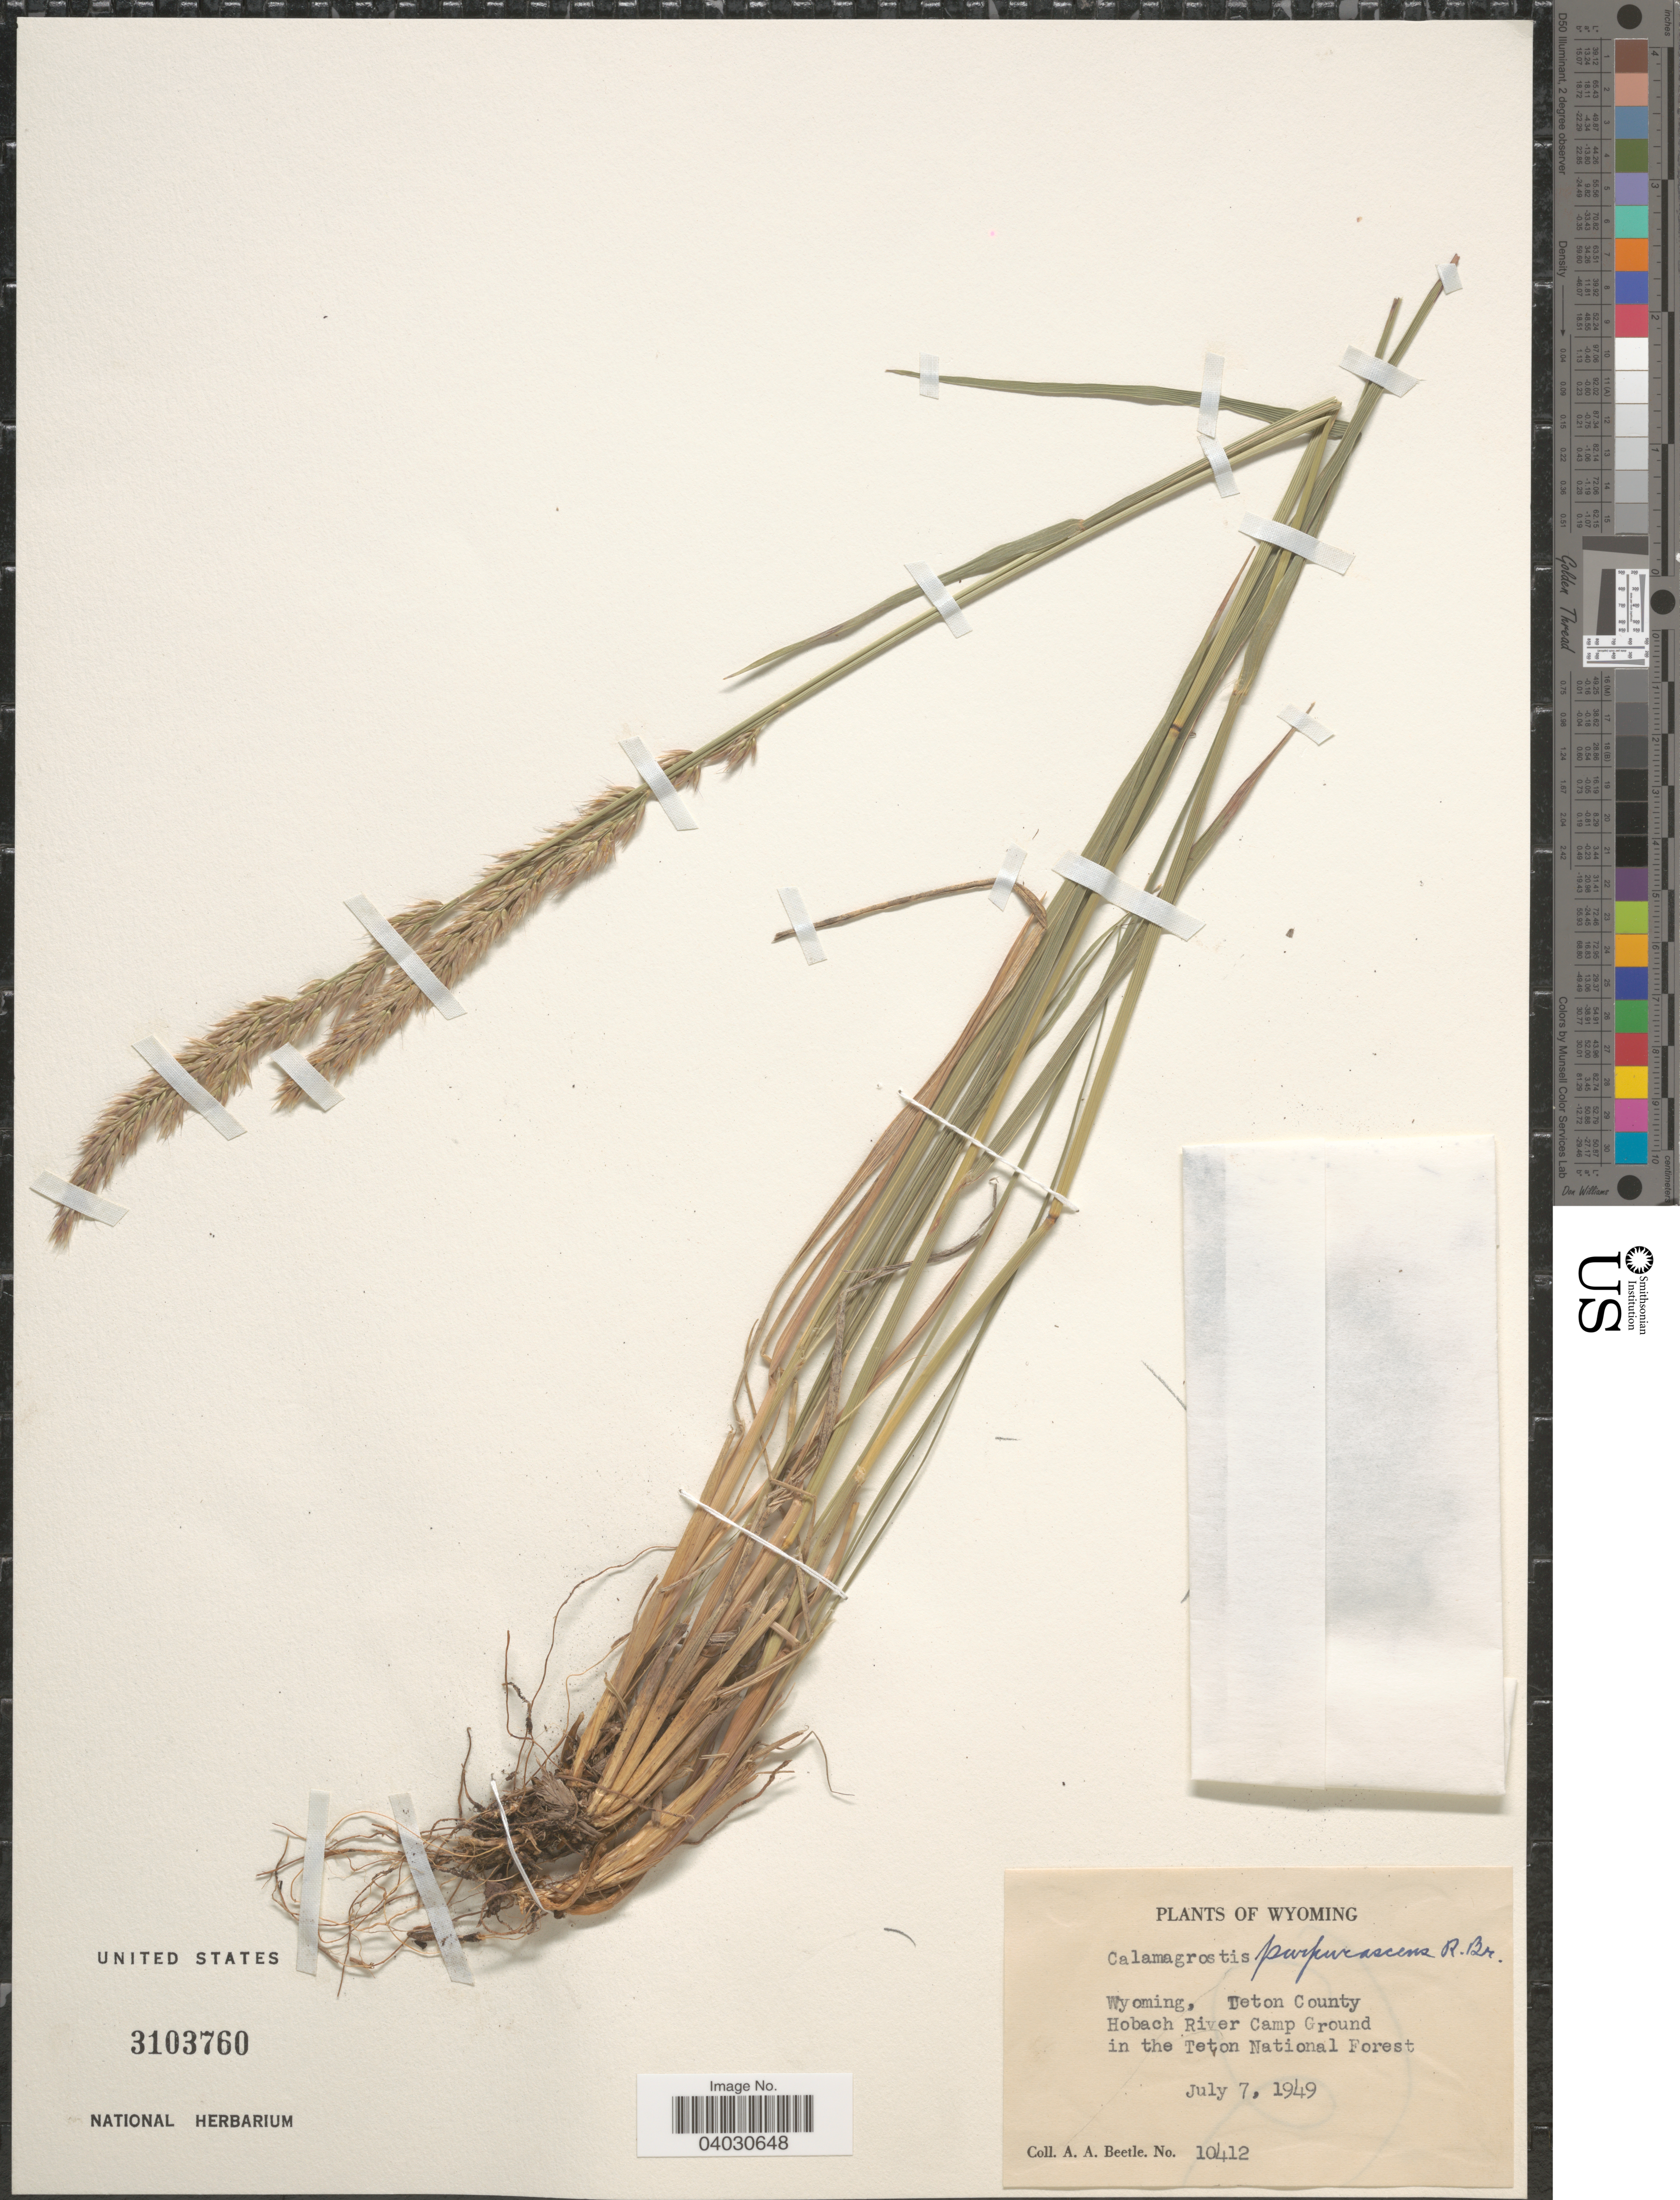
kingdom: Plantae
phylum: Tracheophyta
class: Liliopsida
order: Poales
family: Poaceae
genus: Calamagrostis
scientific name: Calamagrostis purpurascens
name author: R. Br.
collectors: A. A. Beetle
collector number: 10412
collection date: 1949-07-07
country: United States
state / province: Wyoming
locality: Teton County. Hobach River Camp Ground in the Teton National Forest.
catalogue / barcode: US 3103760